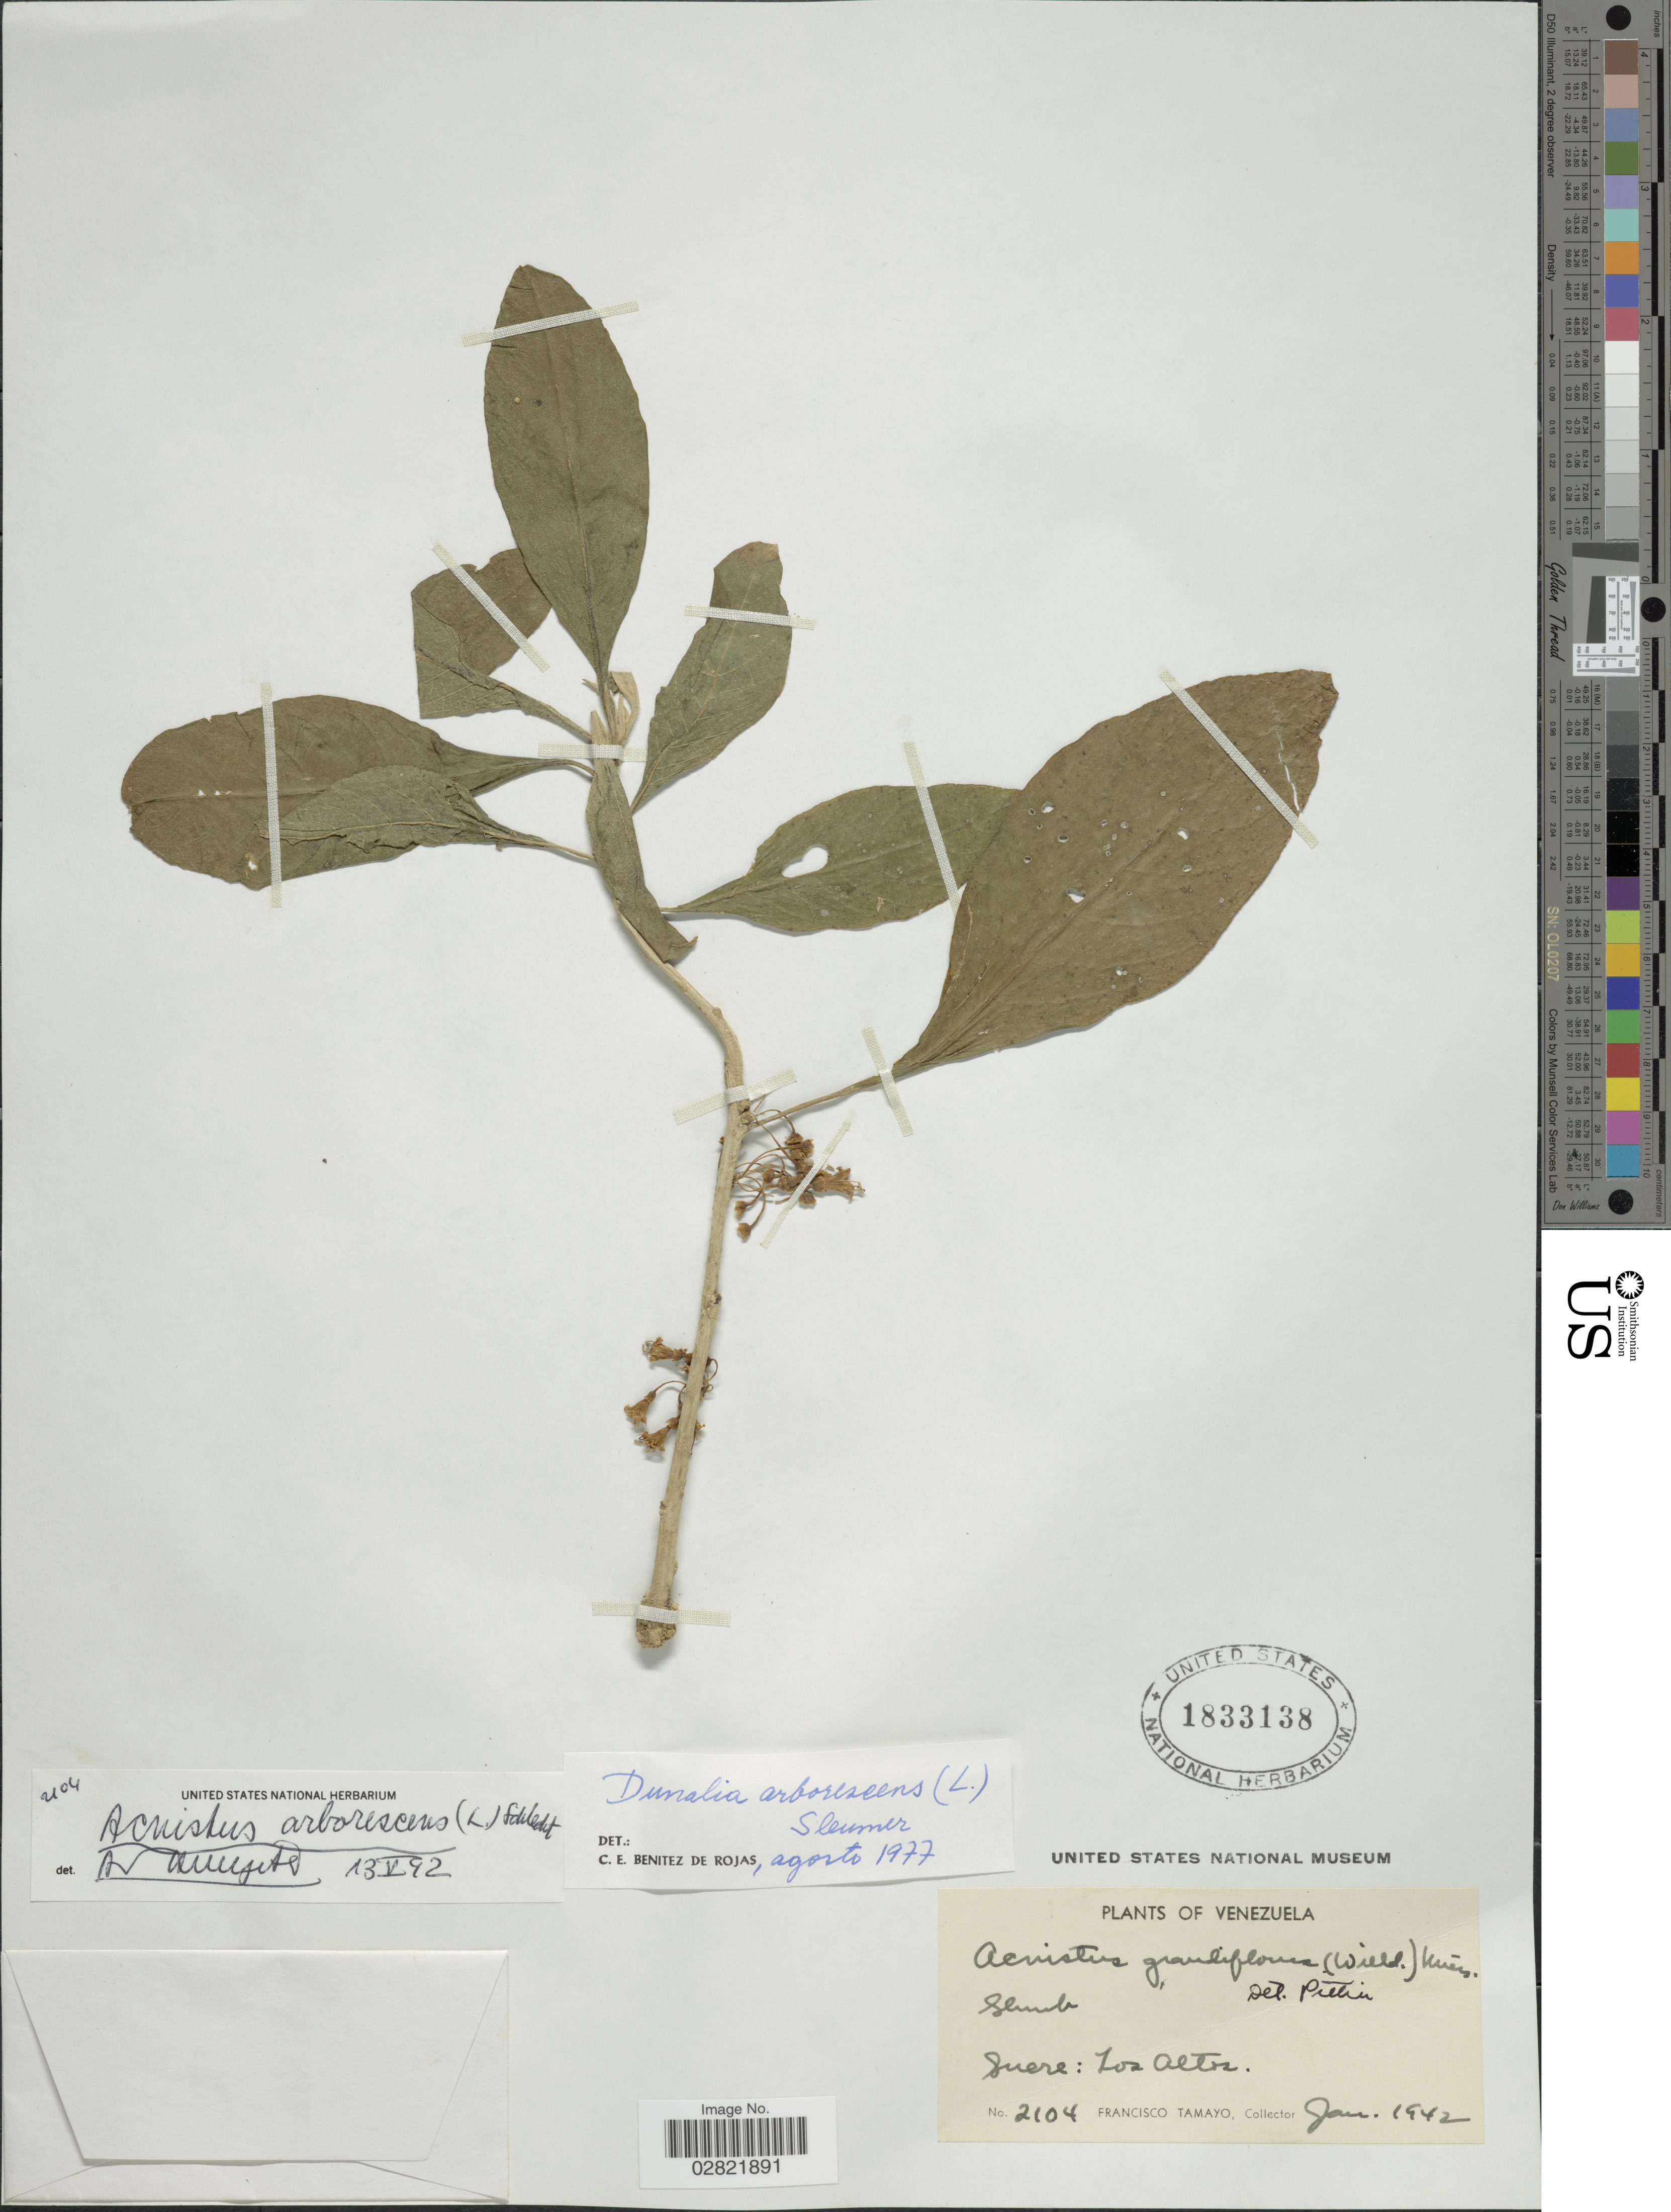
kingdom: Plantae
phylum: Tracheophyta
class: Magnoliopsida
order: Solanales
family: Solanaceae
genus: Acnistus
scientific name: Acnistus arborescens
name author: (L.) Schltdl.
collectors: F. Tamayo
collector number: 2104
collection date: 1942-01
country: Venezuela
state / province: Sucre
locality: Los Altos.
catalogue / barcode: US 1833138